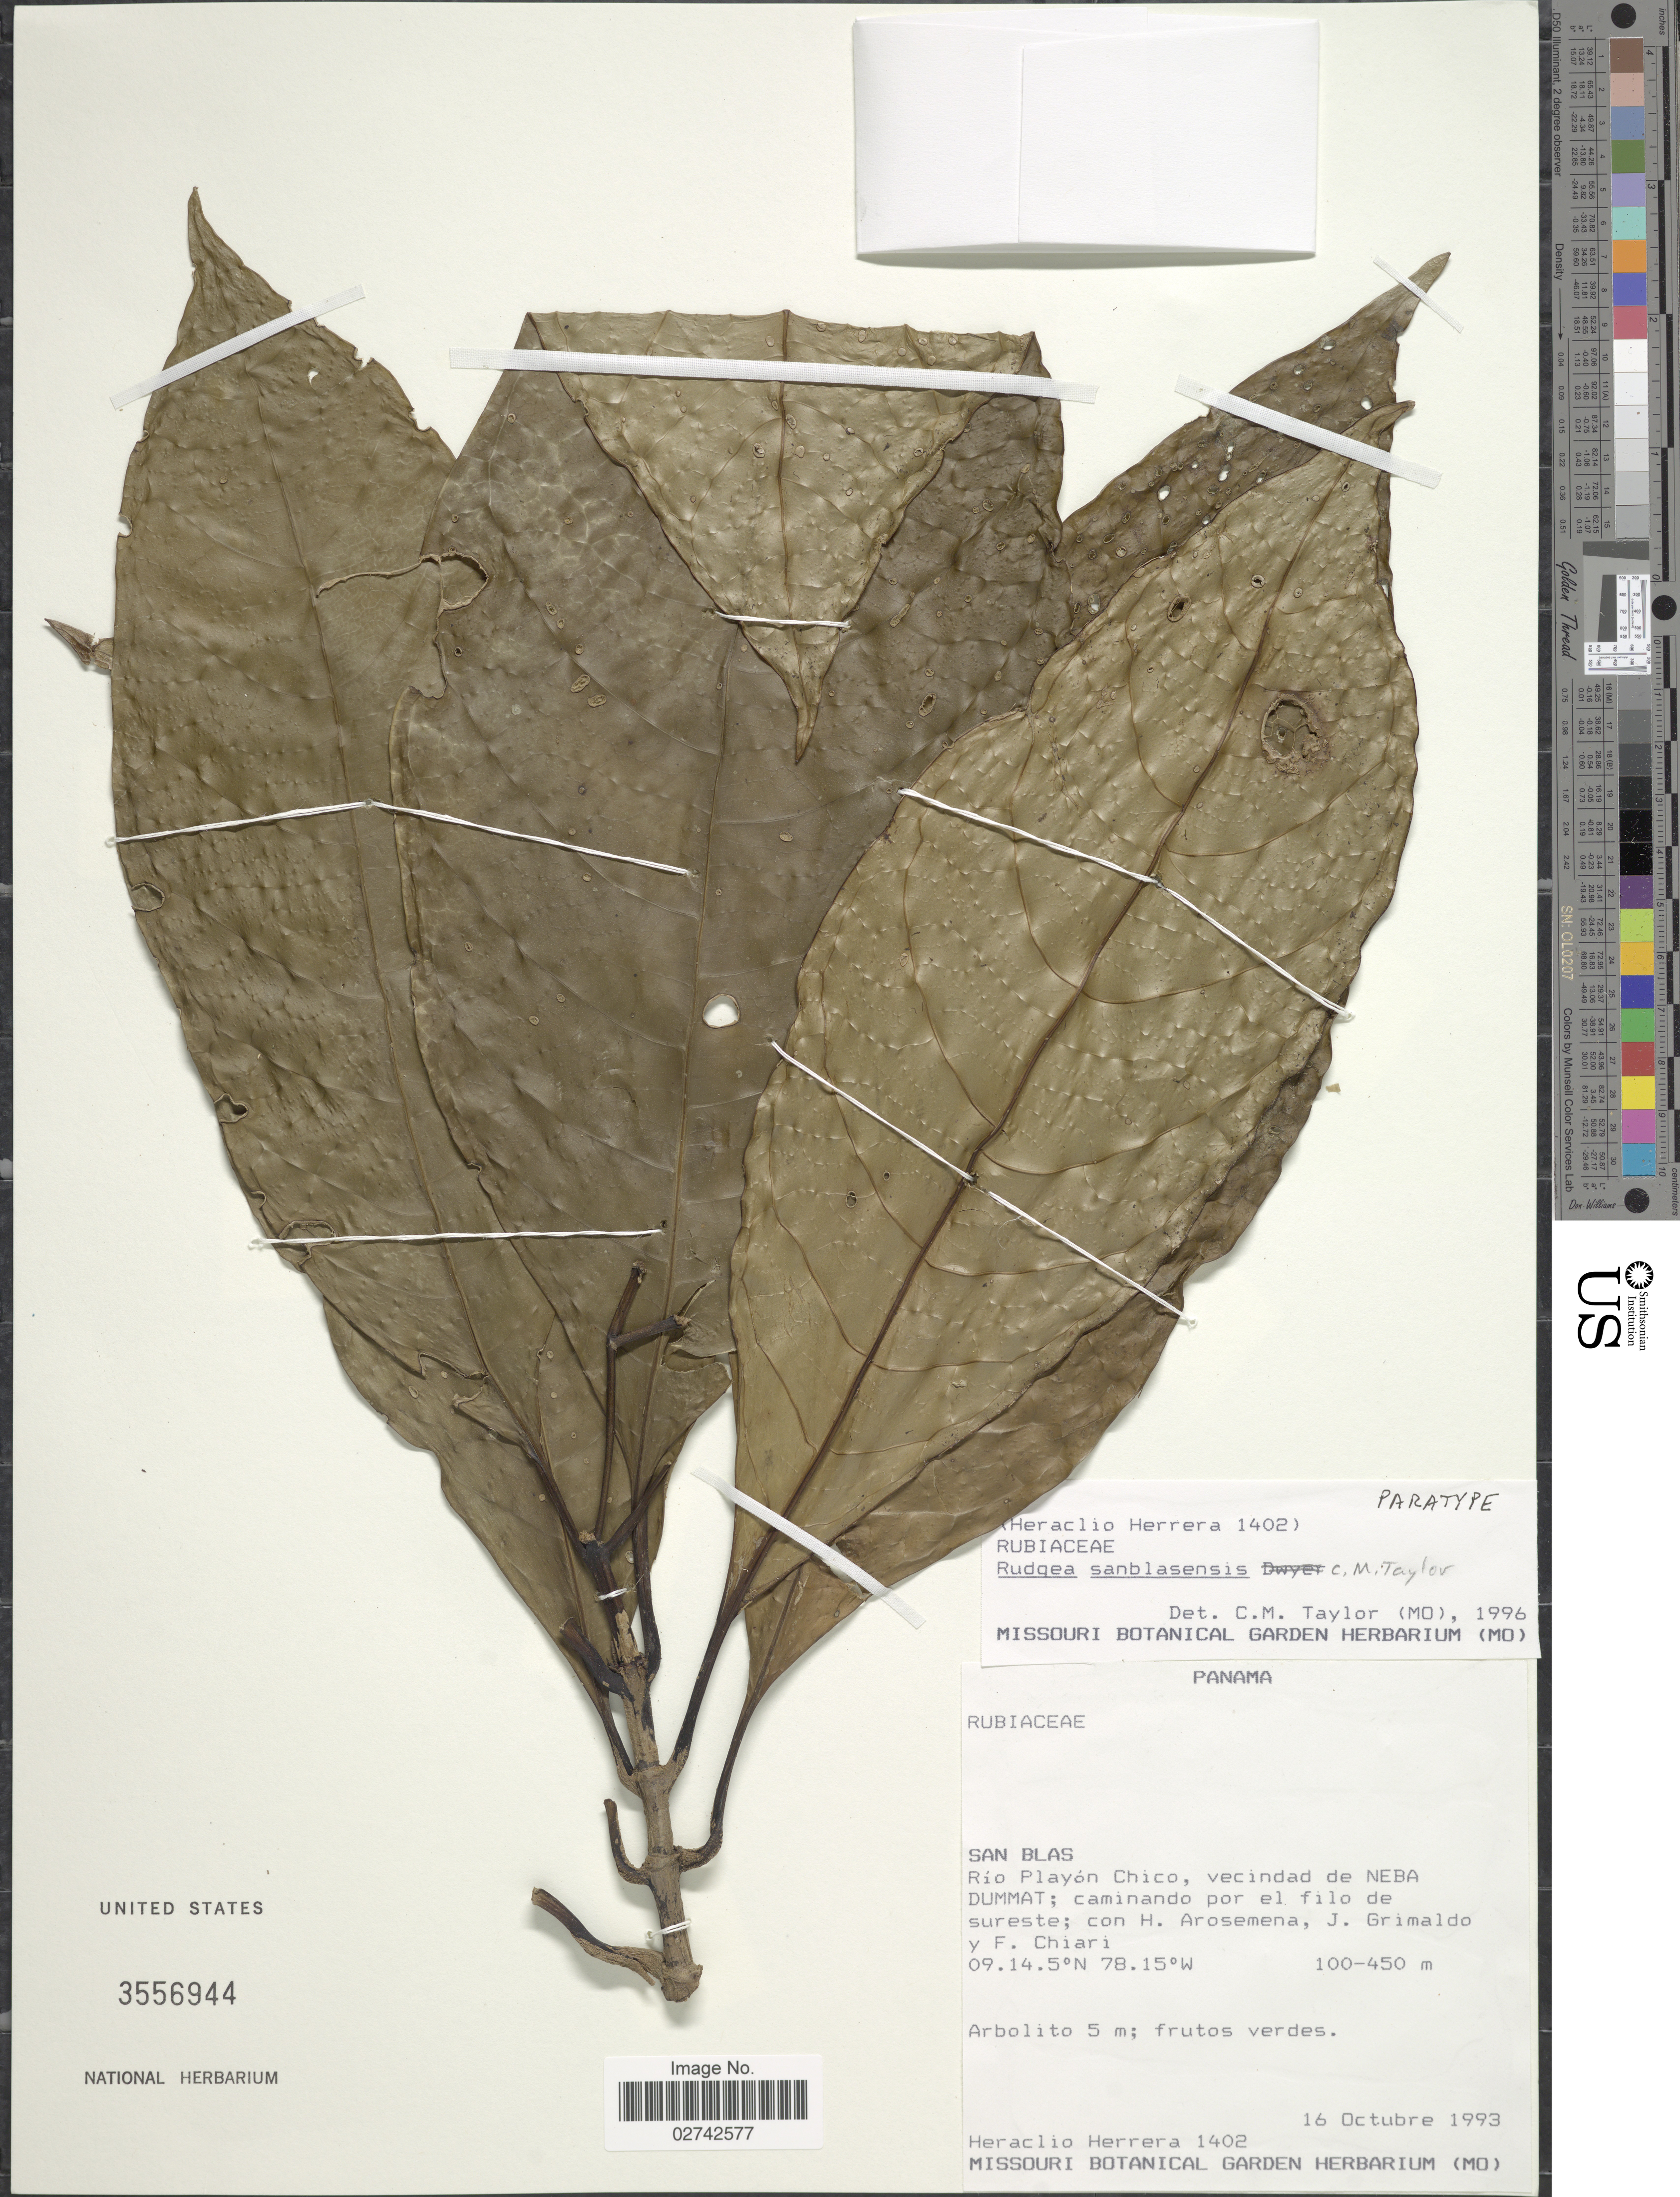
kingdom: Plantae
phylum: Tracheophyta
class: Magnoliopsida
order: Gentianales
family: Rubiaceae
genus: Rudgea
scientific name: Rudgea sanblasensis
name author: C.M. Taylor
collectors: H. Herrera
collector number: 1402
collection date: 1993-10-16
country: Panama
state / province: Kuna Yala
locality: San Blas, Rio Playon Chico, vecindad de NEBA DUMMAT, caminando por el filo de sureste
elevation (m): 100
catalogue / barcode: US 3556944